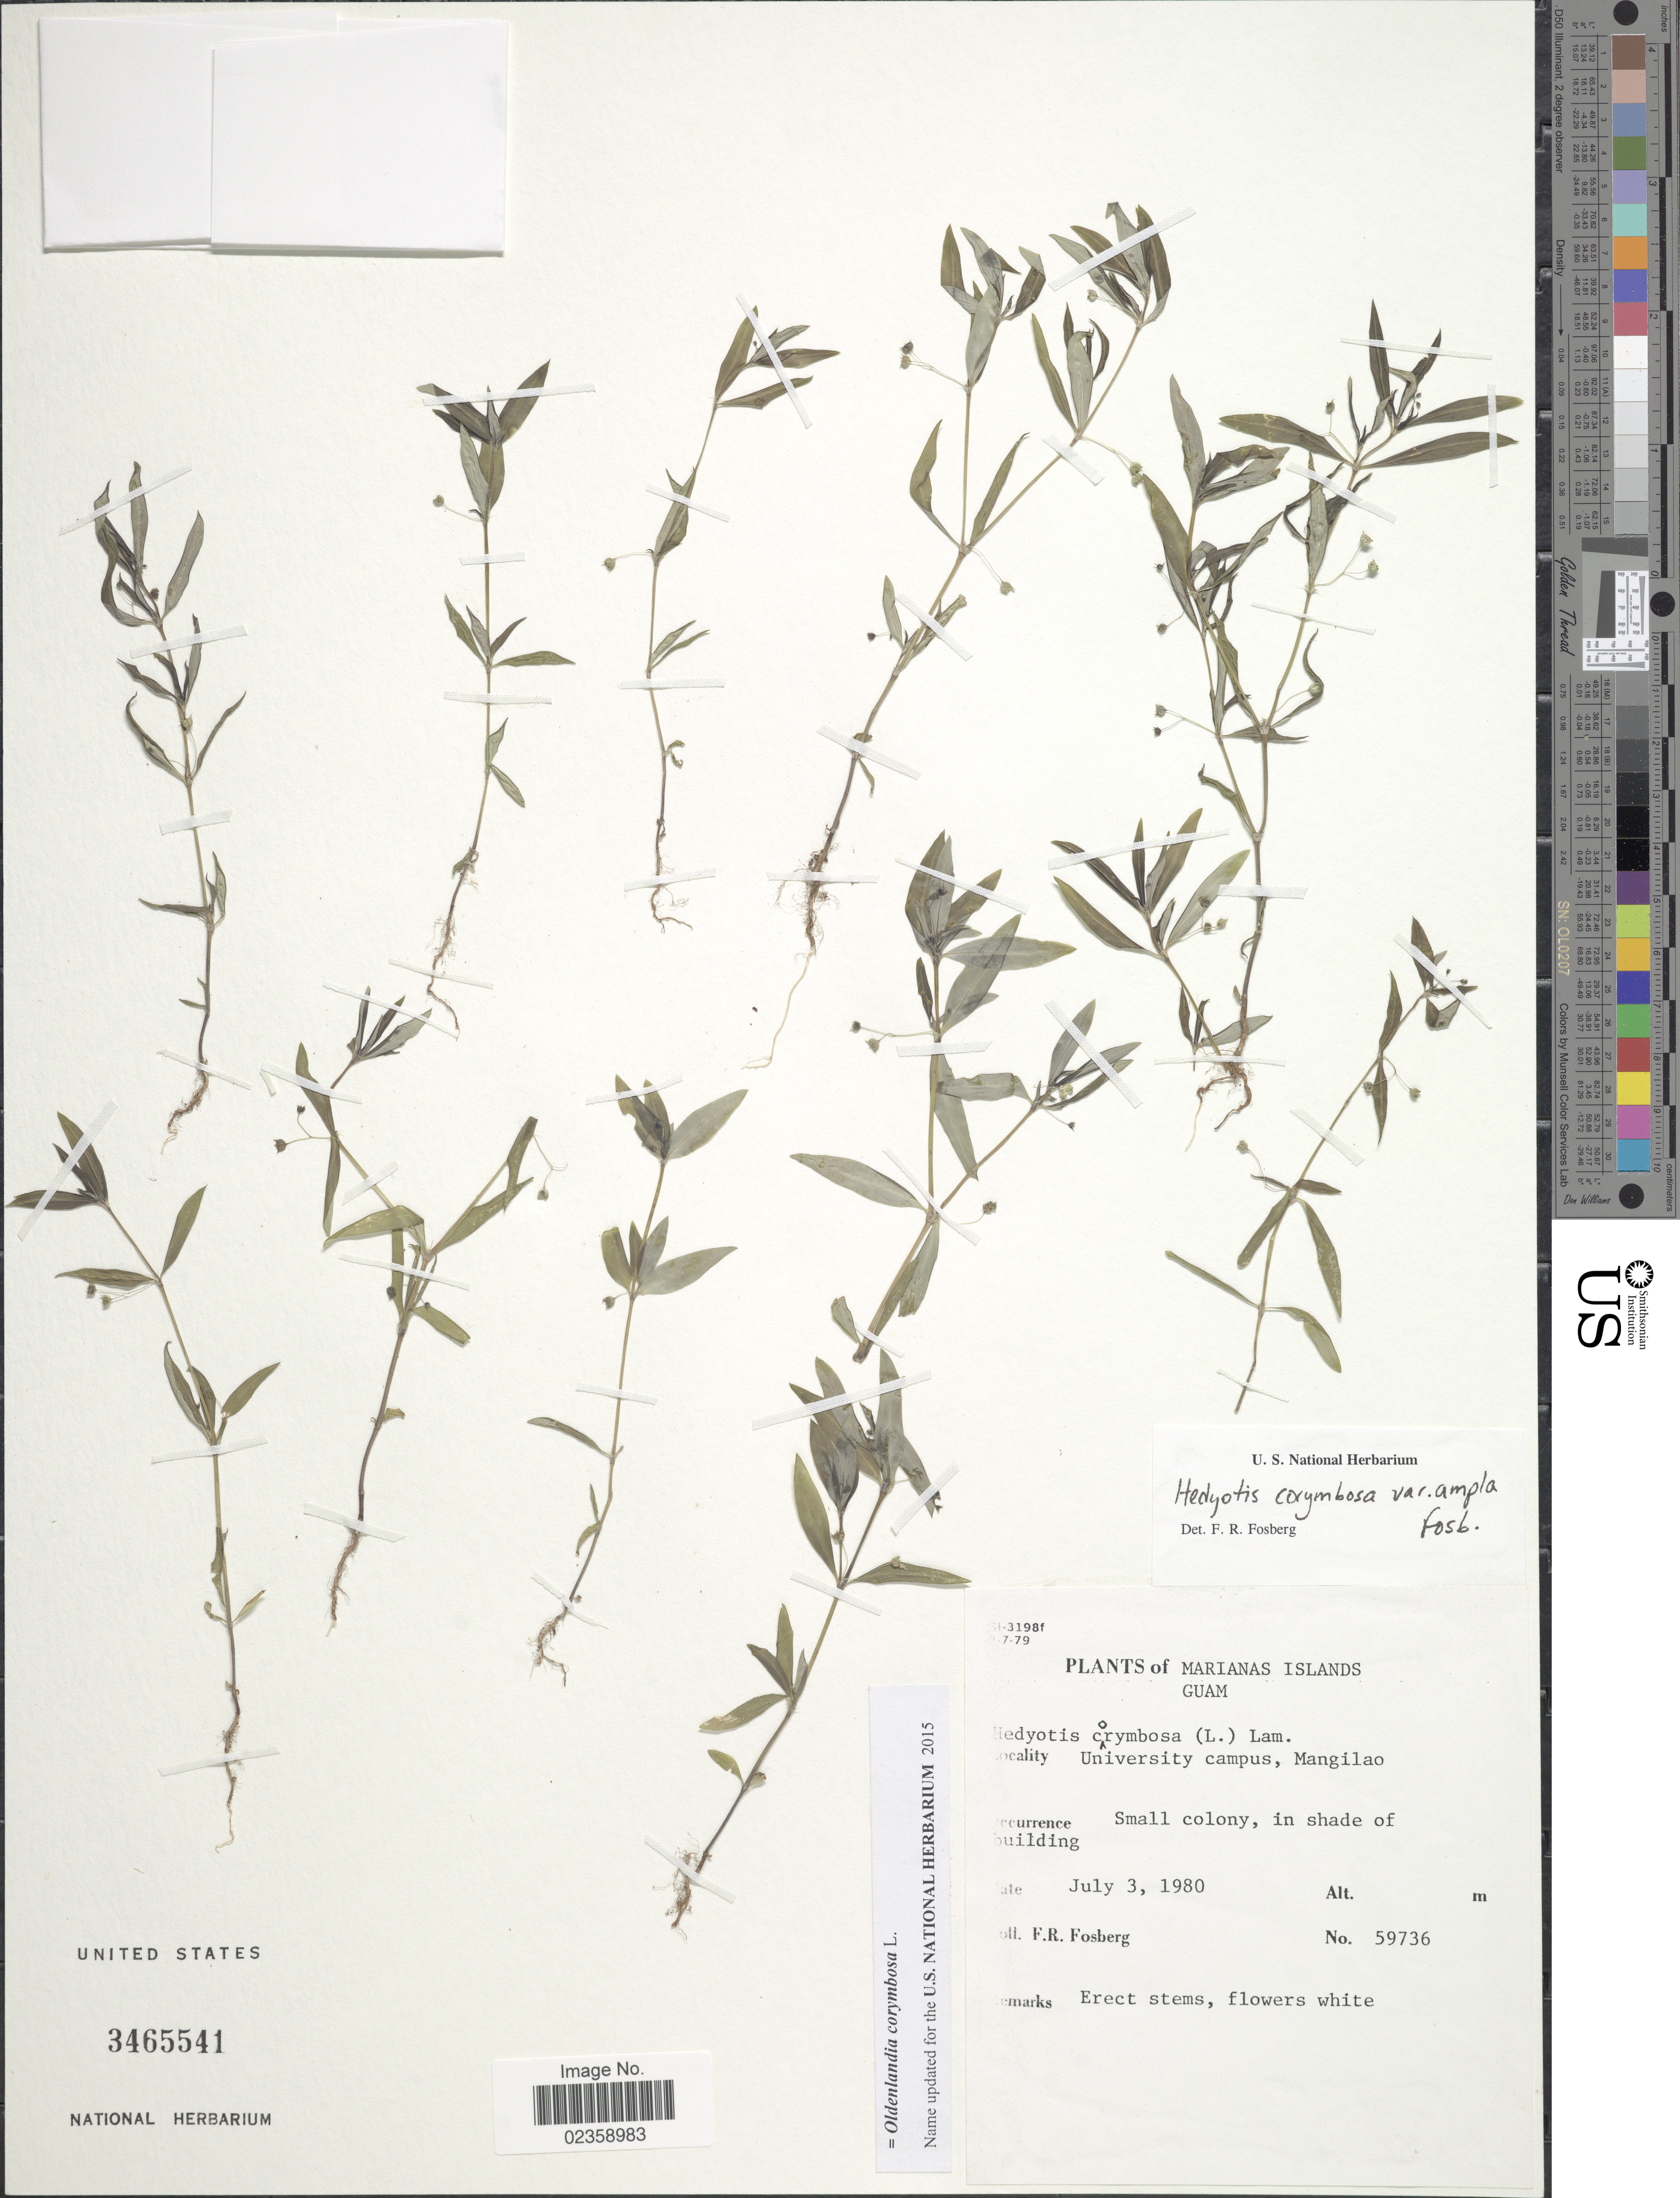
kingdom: Plantae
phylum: Tracheophyta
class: Magnoliopsida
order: Gentianales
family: Rubiaceae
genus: Oldenlandia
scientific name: Oldenlandia corymbosa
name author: L.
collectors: F. R. Fosberg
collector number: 59736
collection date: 1980-07-03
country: Guam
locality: Marianas Islands. Guam. University campus, Mangilao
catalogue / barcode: US 3465541